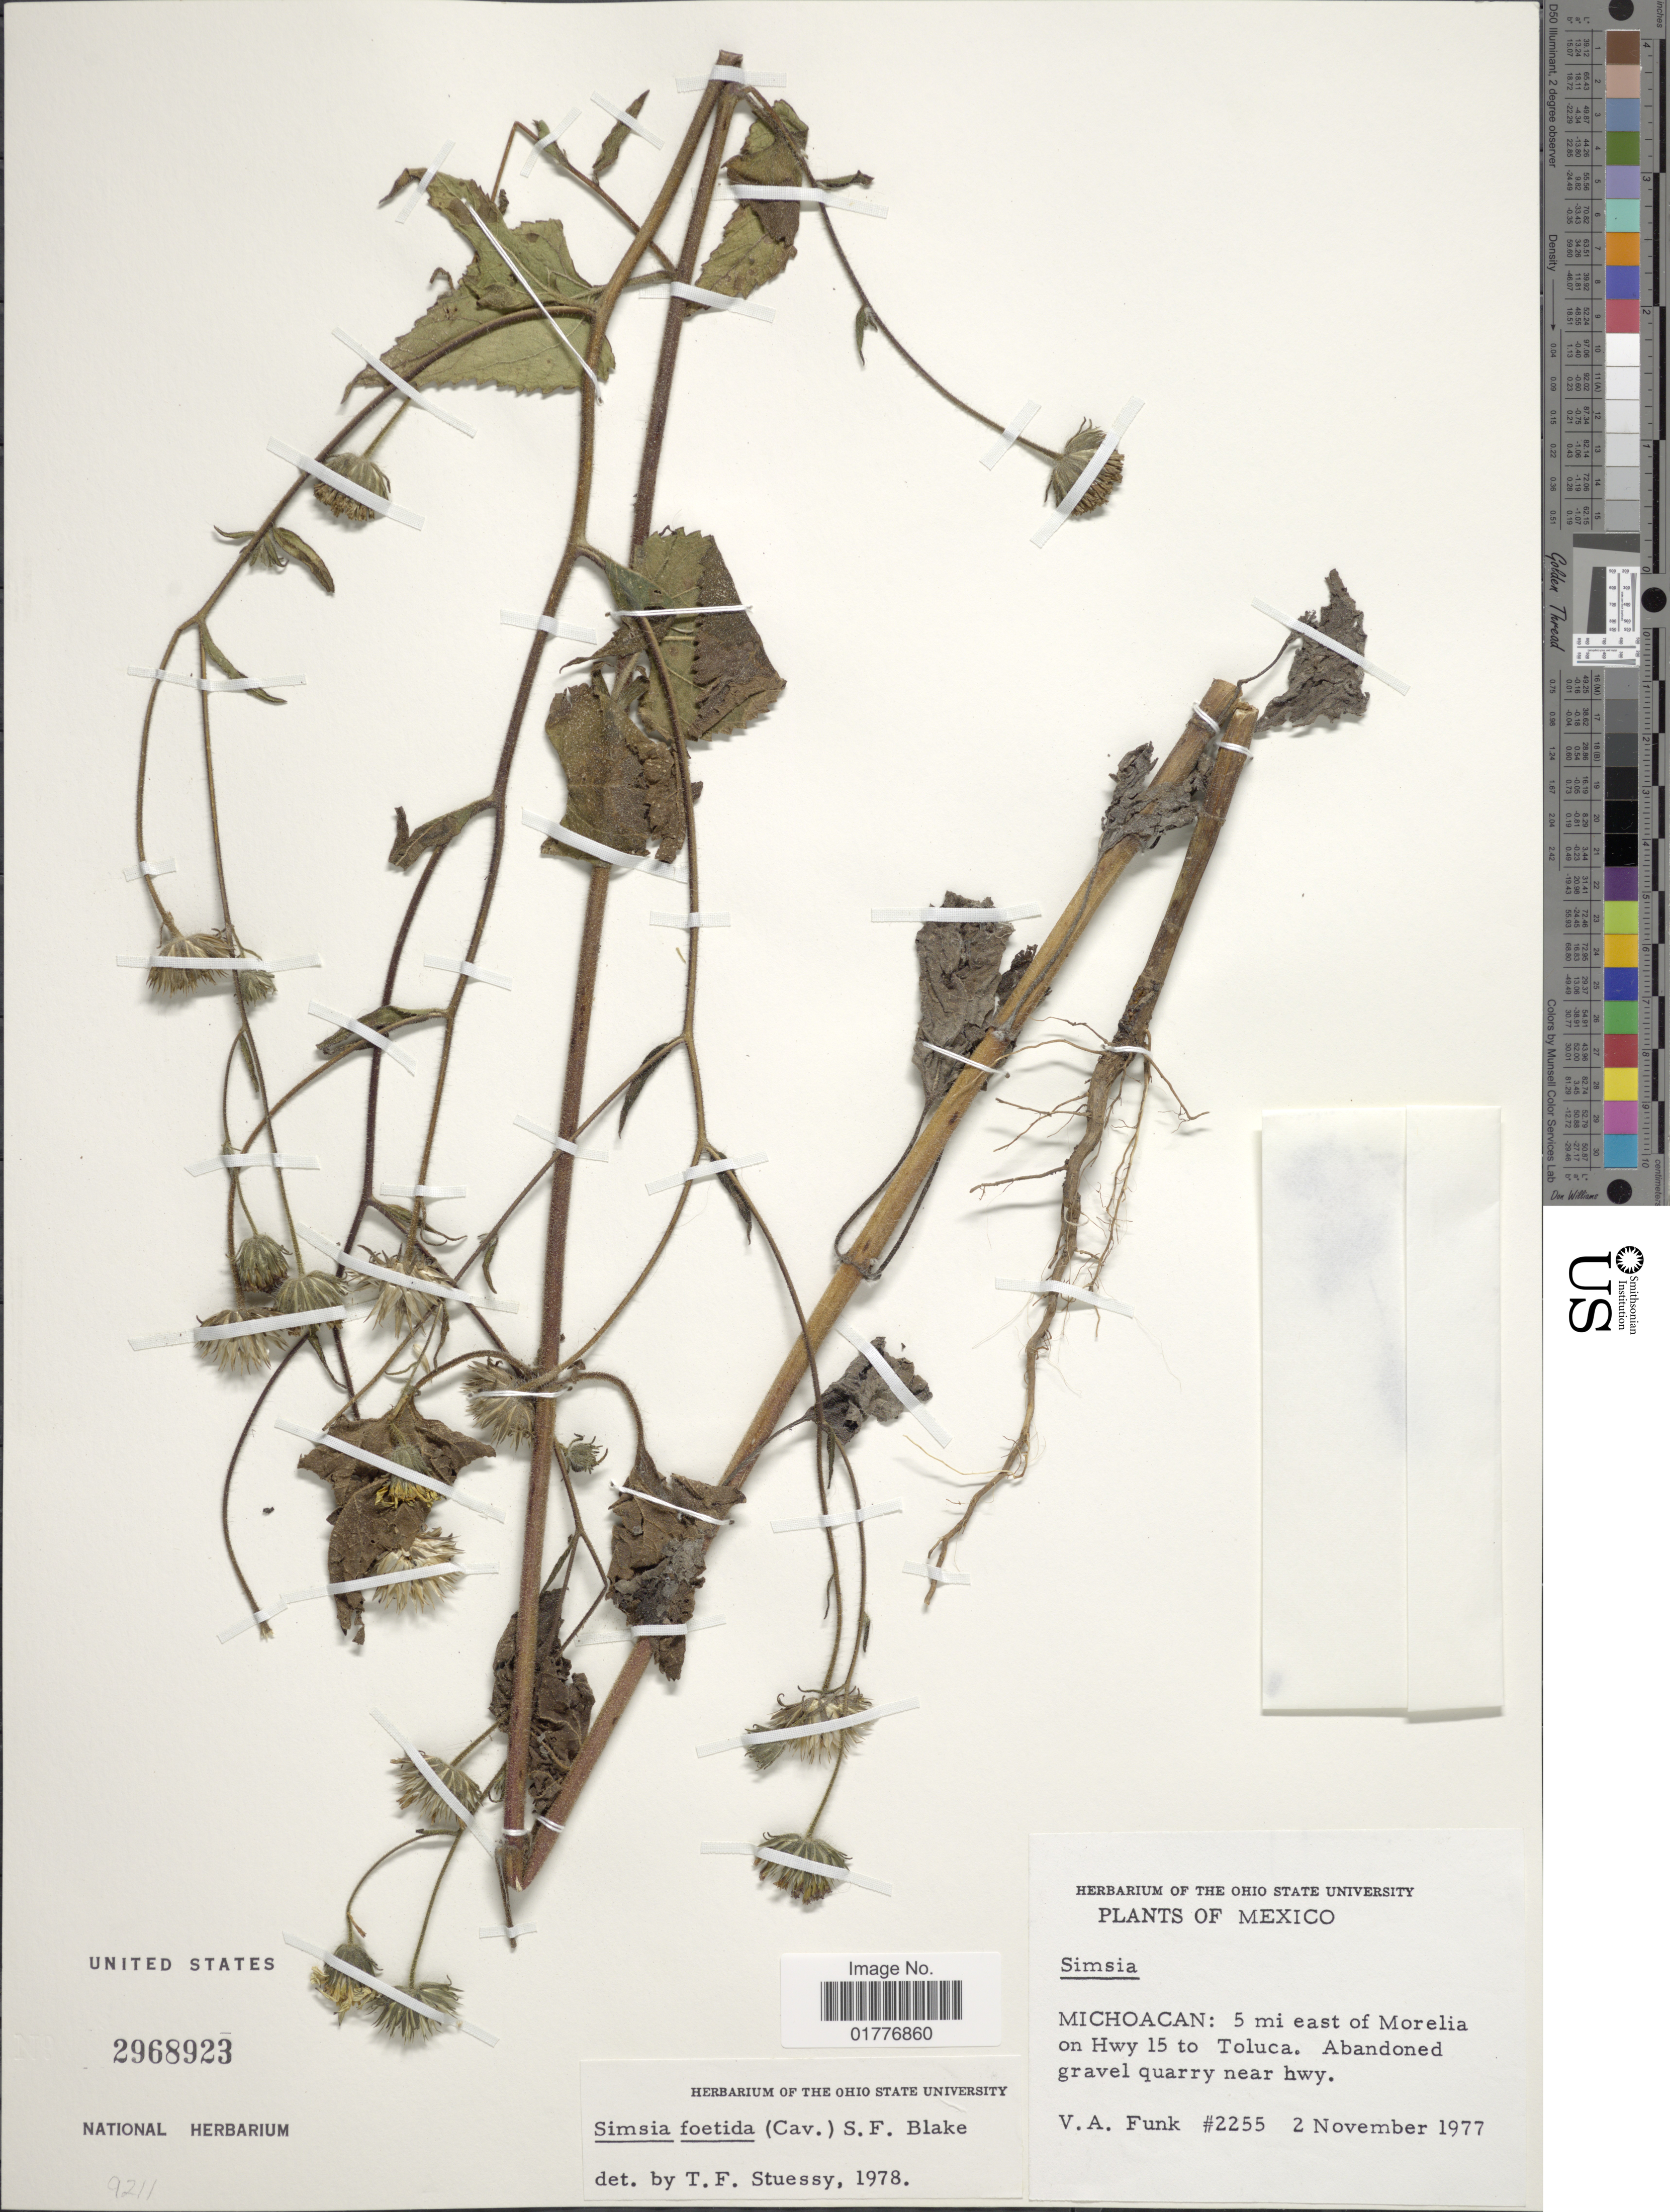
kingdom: Plantae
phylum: Tracheophyta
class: Magnoliopsida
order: Asterales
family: Asteraceae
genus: Simsia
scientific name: Simsia foetida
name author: (Cav.) S.F. Blake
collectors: V. Funk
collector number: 2255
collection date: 1977-11-02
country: Mexico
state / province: Michoacán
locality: Michoacan: 5 mi east of Morelia on Hwy 15 to Toluca, Abandoned gravel quarry near hwy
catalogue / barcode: US 2968923